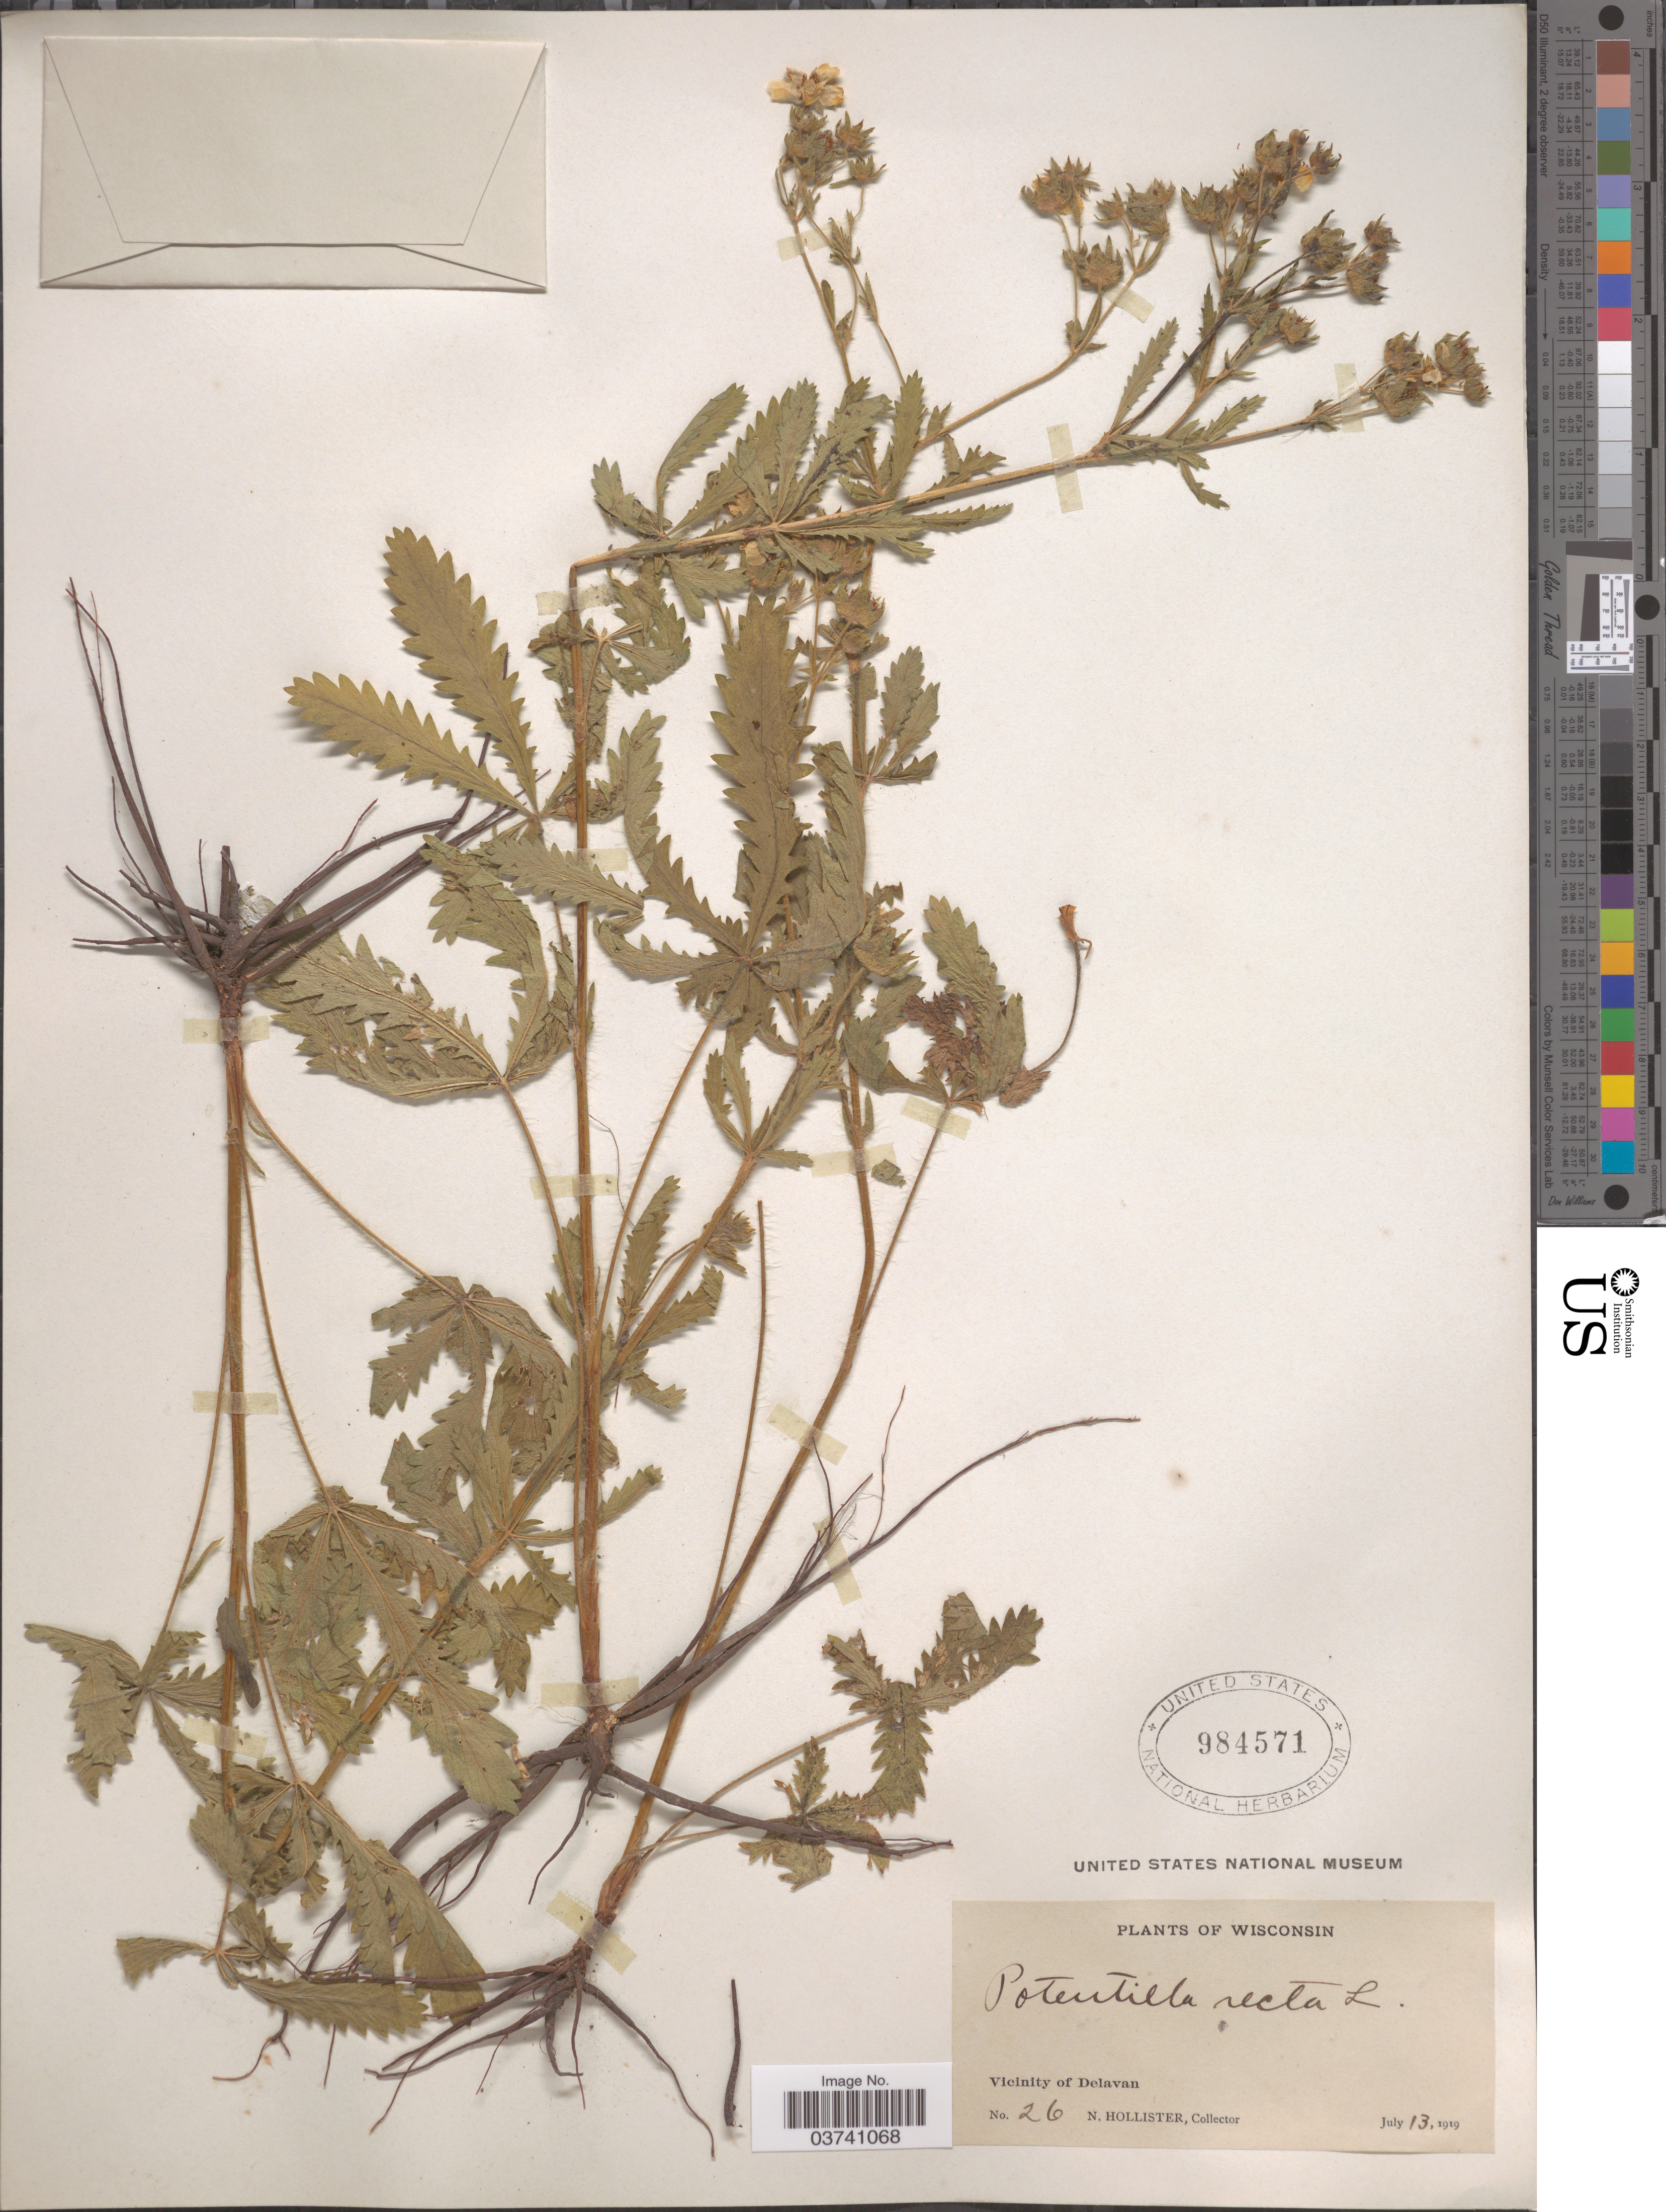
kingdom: Plantae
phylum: Tracheophyta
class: Magnoliopsida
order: Rosales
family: Rosaceae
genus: Potentilla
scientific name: Potentilla recta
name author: L.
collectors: N. Hollister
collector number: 26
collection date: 1919-07-13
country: United States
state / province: Wisconsin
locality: Vicinity of Delavan.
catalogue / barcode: US 984571